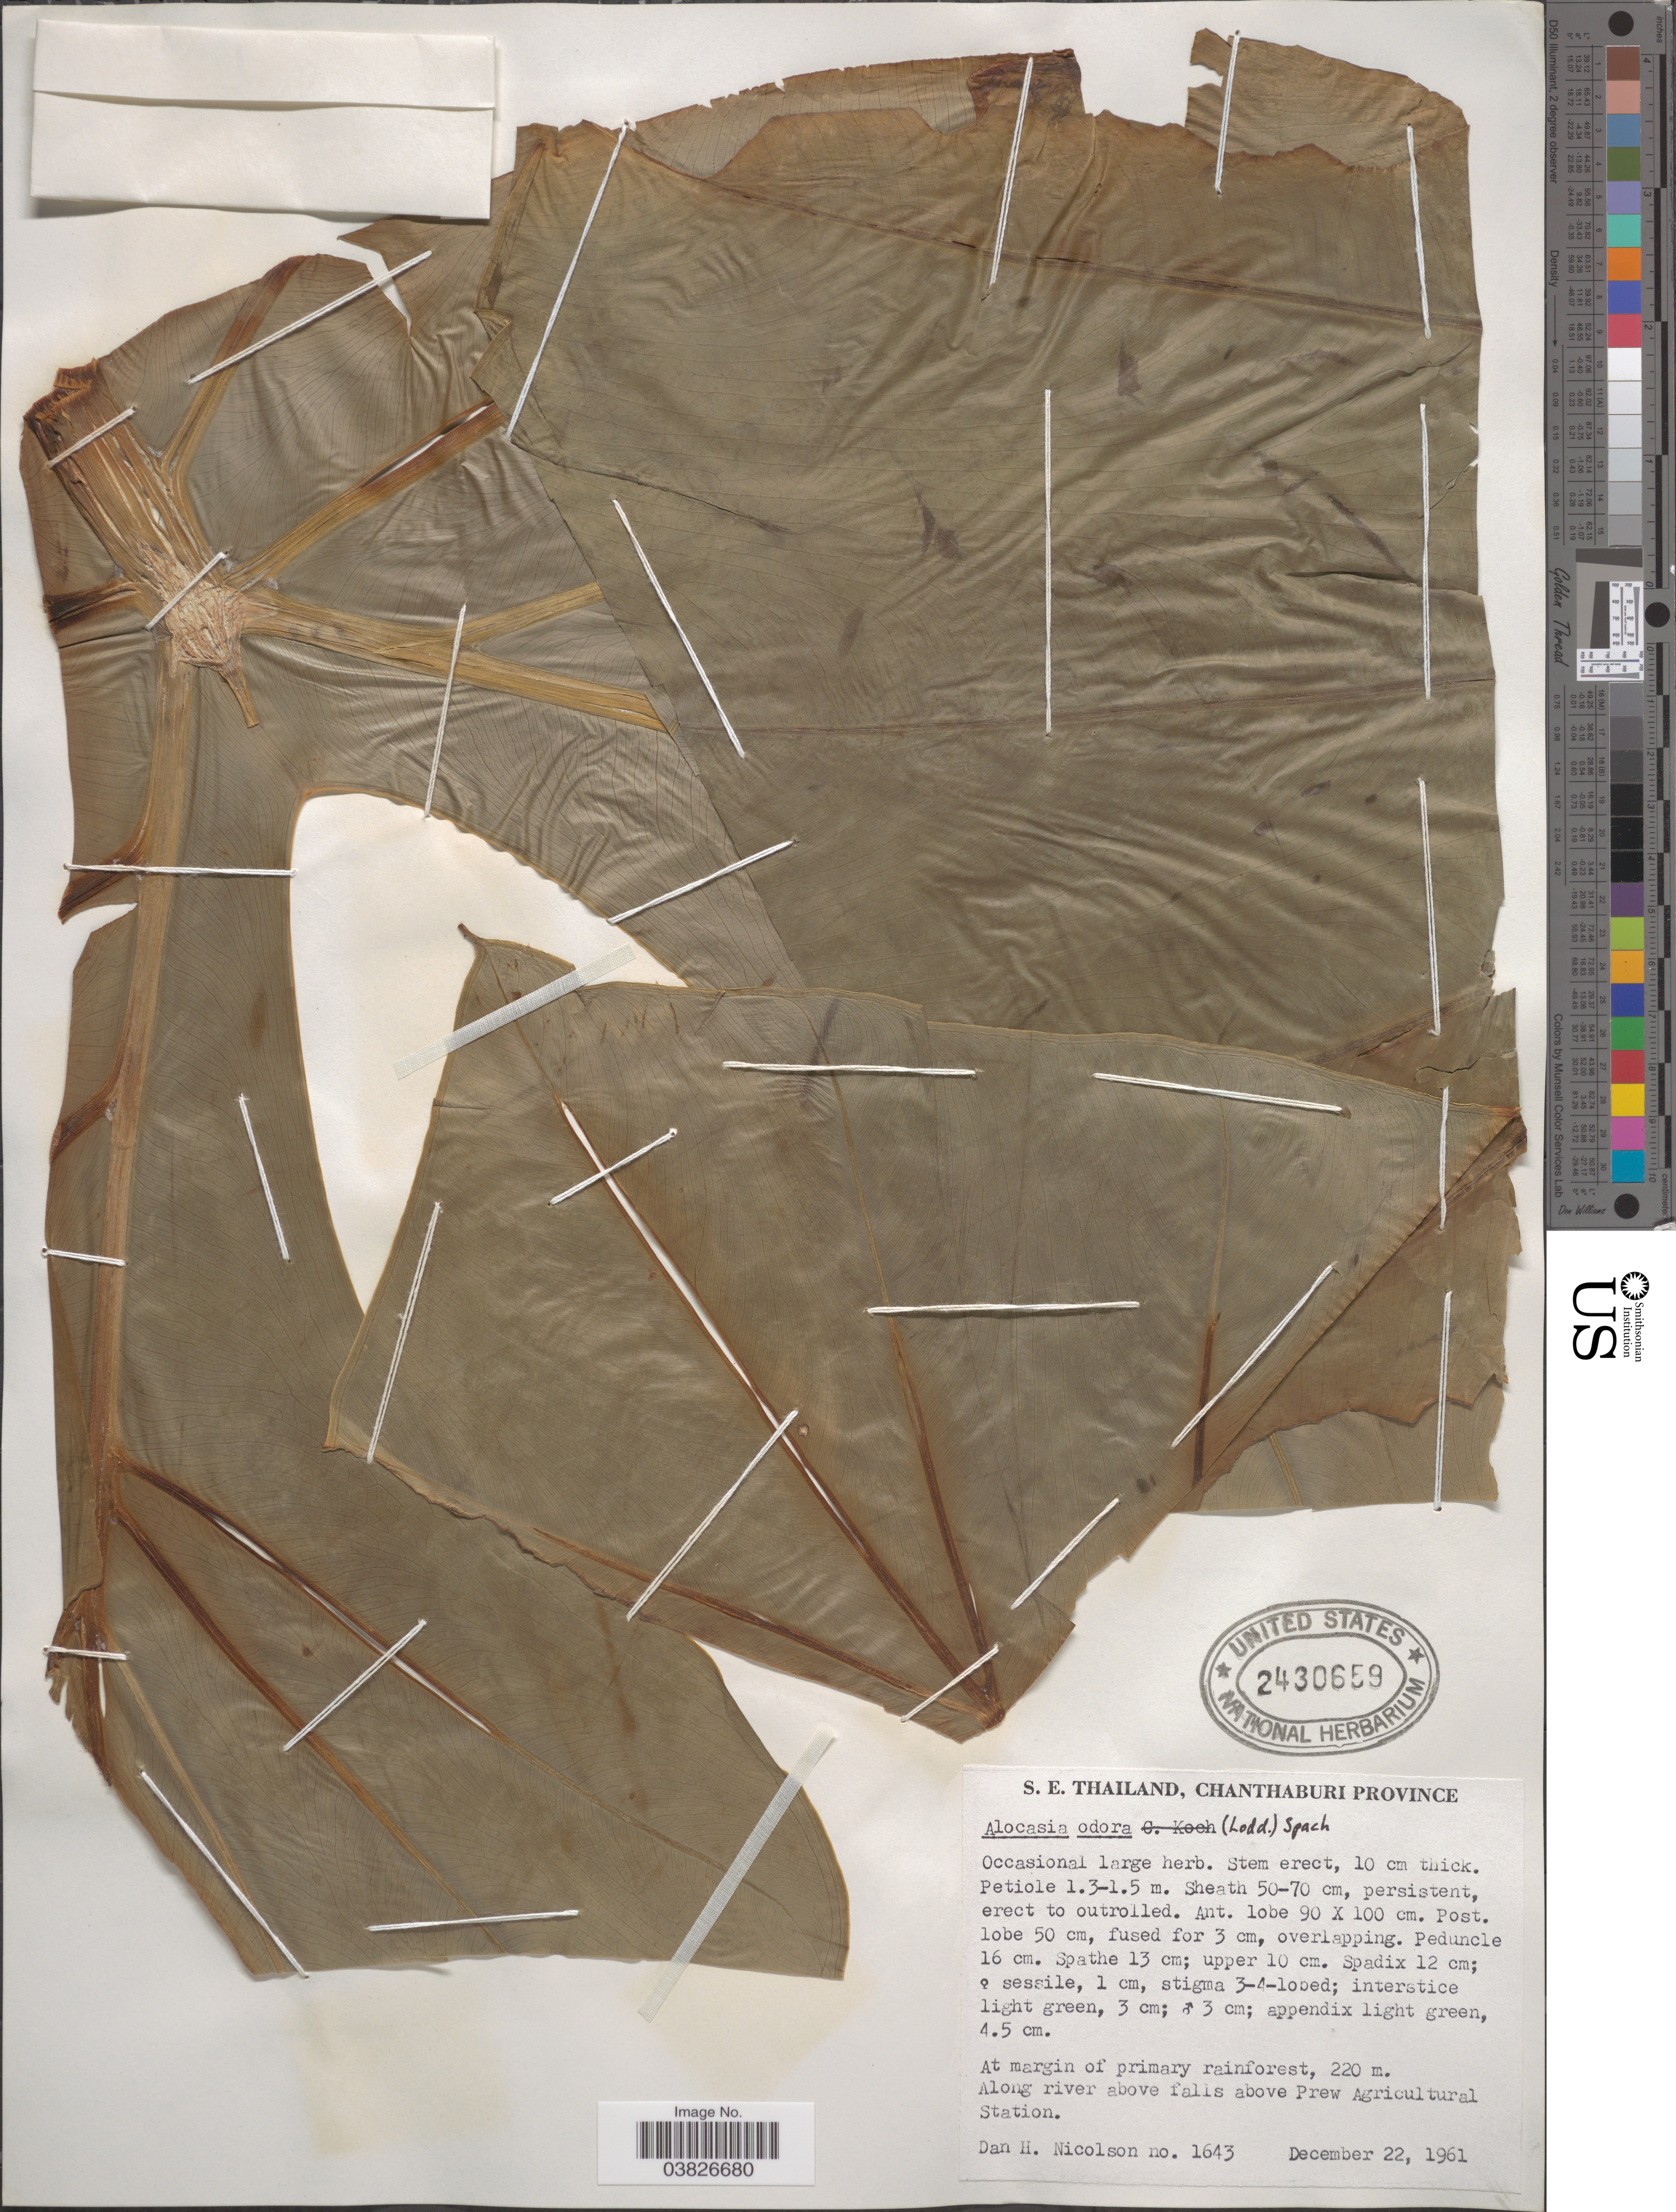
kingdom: Plantae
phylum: Tracheophyta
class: Liliopsida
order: Alismatales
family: Araceae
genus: Alocasia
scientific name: Alocasia odora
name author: (Roxb. ex Lodd. et al.) Spach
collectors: D. H. Nicolson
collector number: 1643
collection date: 1961-12-22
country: Thailand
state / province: Chanthaburi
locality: S.E. Thailand. At margin of primary rainforest. Along river above falls above Prew Agricultural Station.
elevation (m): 220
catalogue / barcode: US 2430659